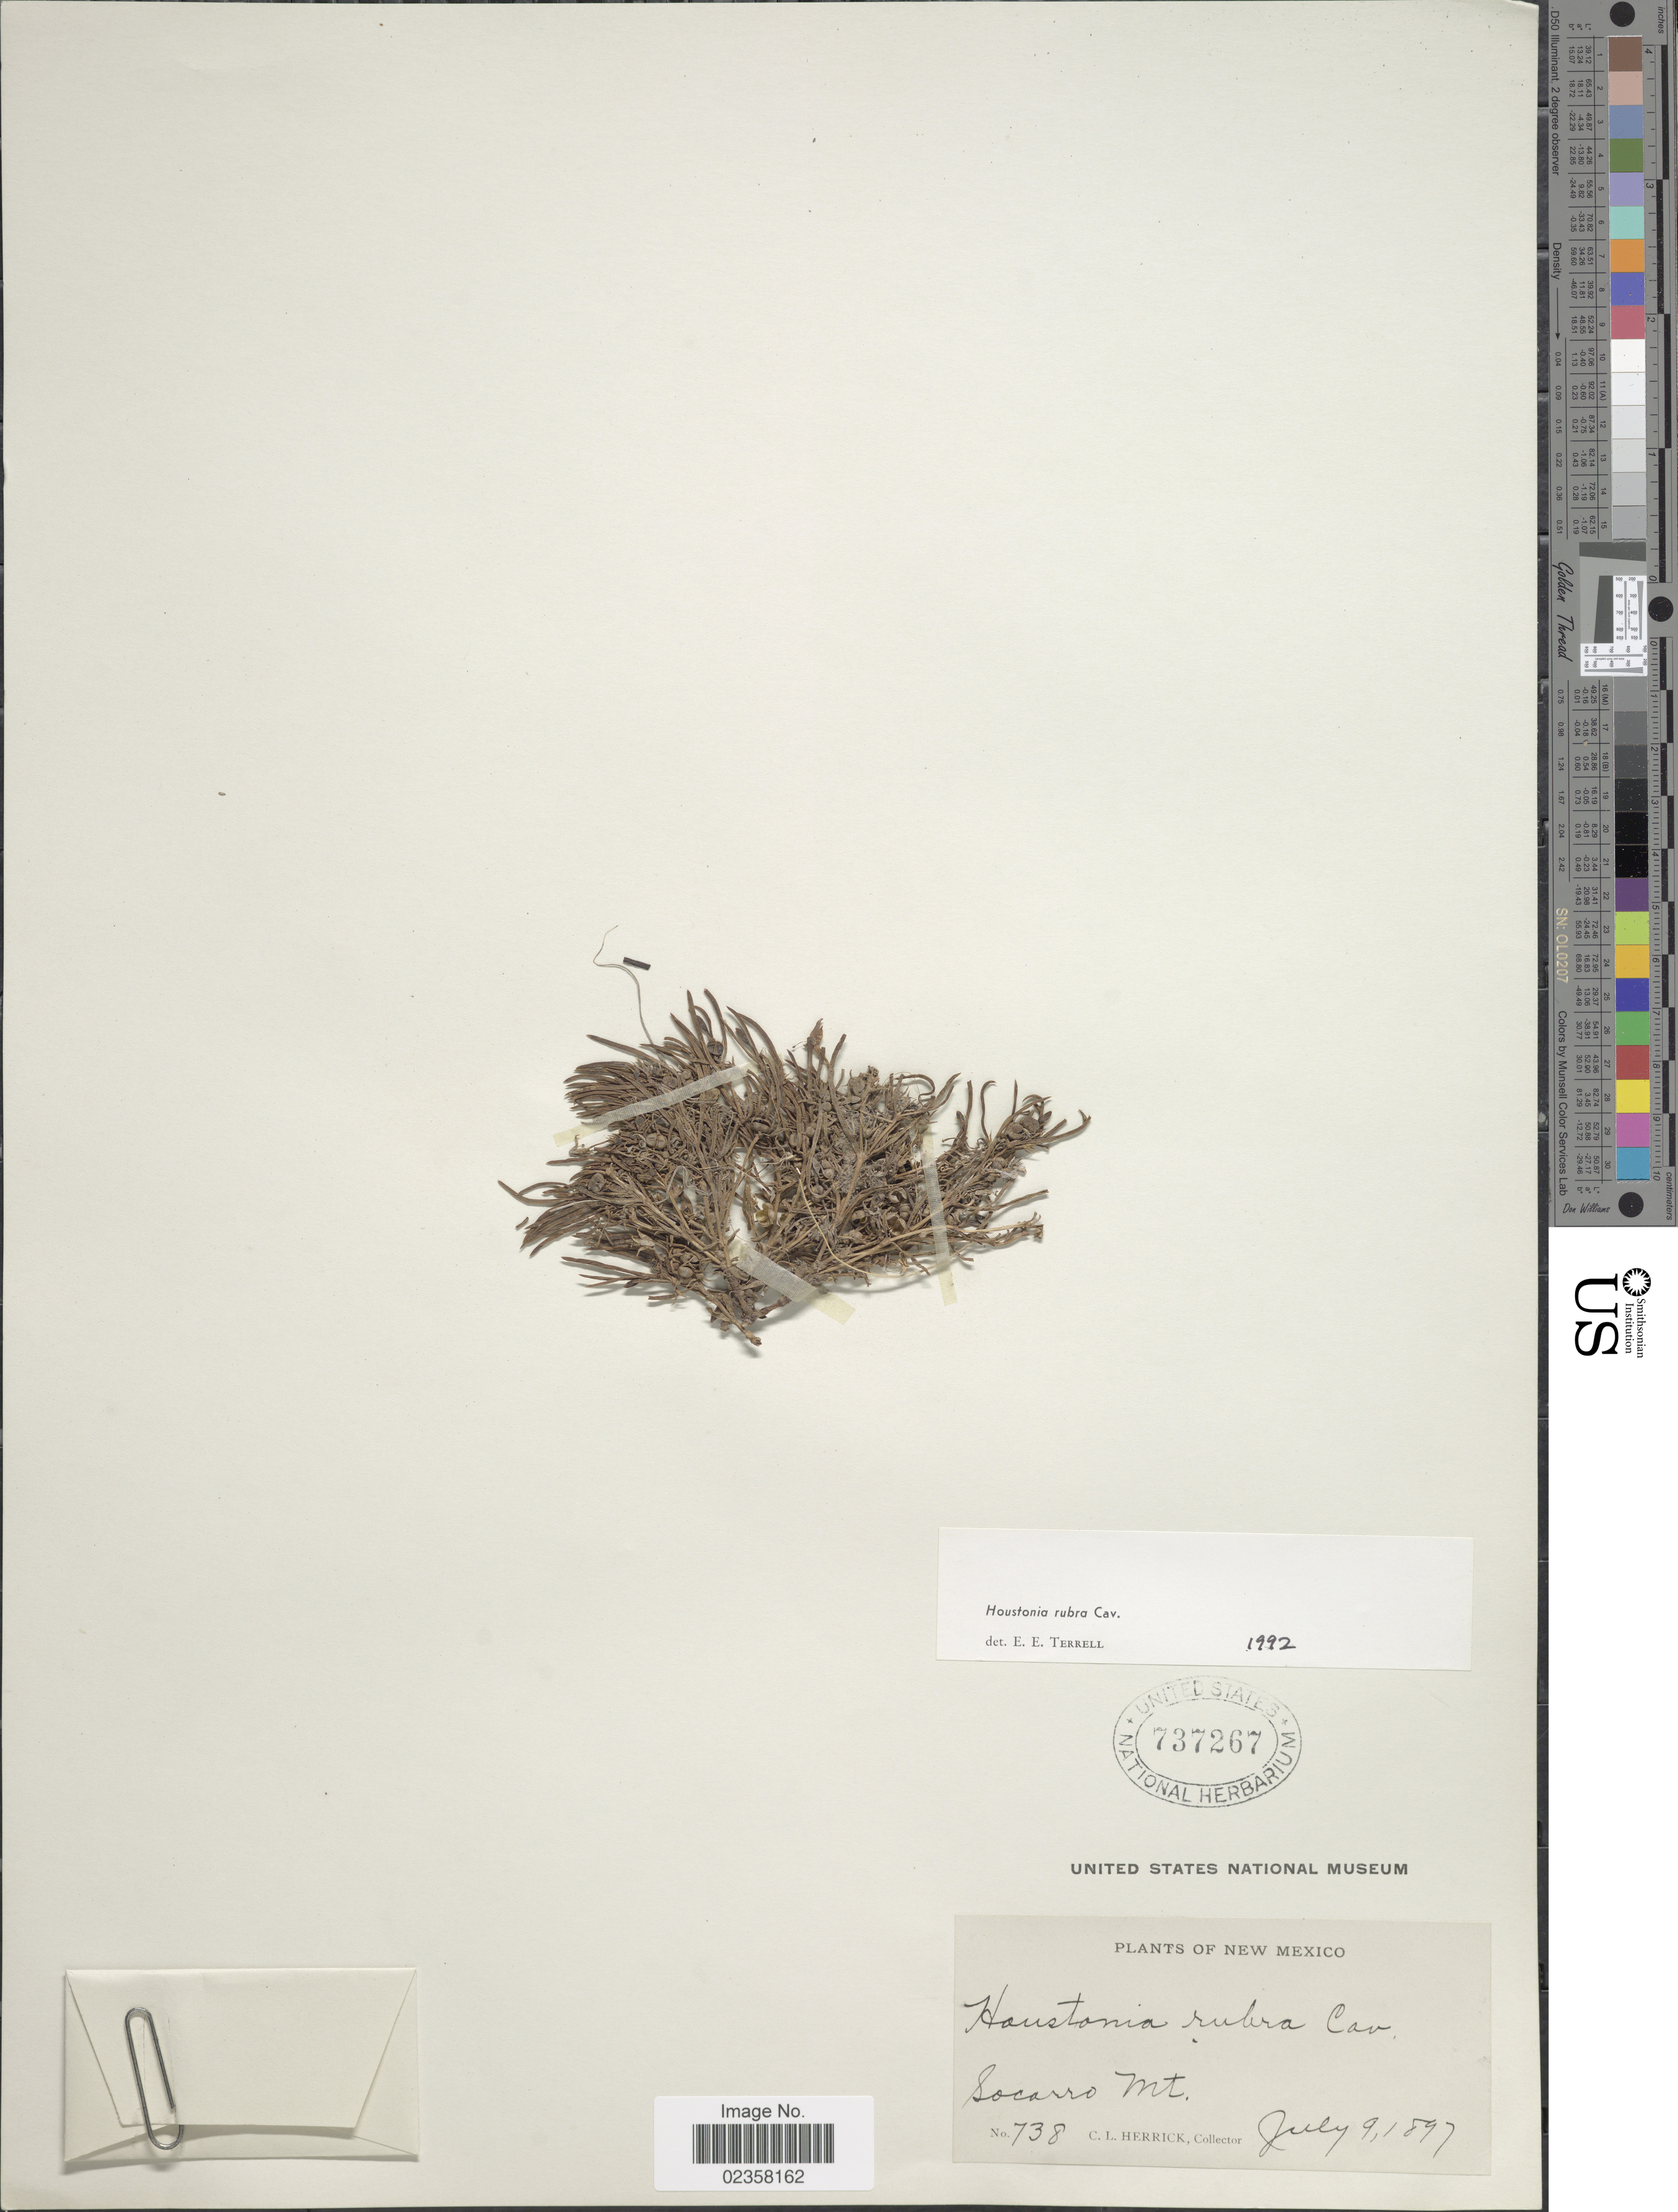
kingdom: Plantae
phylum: Tracheophyta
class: Magnoliopsida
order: Gentianales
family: Rubiaceae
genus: Houstonia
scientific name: Houstonia rubra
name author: Cav.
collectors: C. Herrick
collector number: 738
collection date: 1897-07-09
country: United States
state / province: New Mexico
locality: Socorro Mt.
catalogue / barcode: US 737267